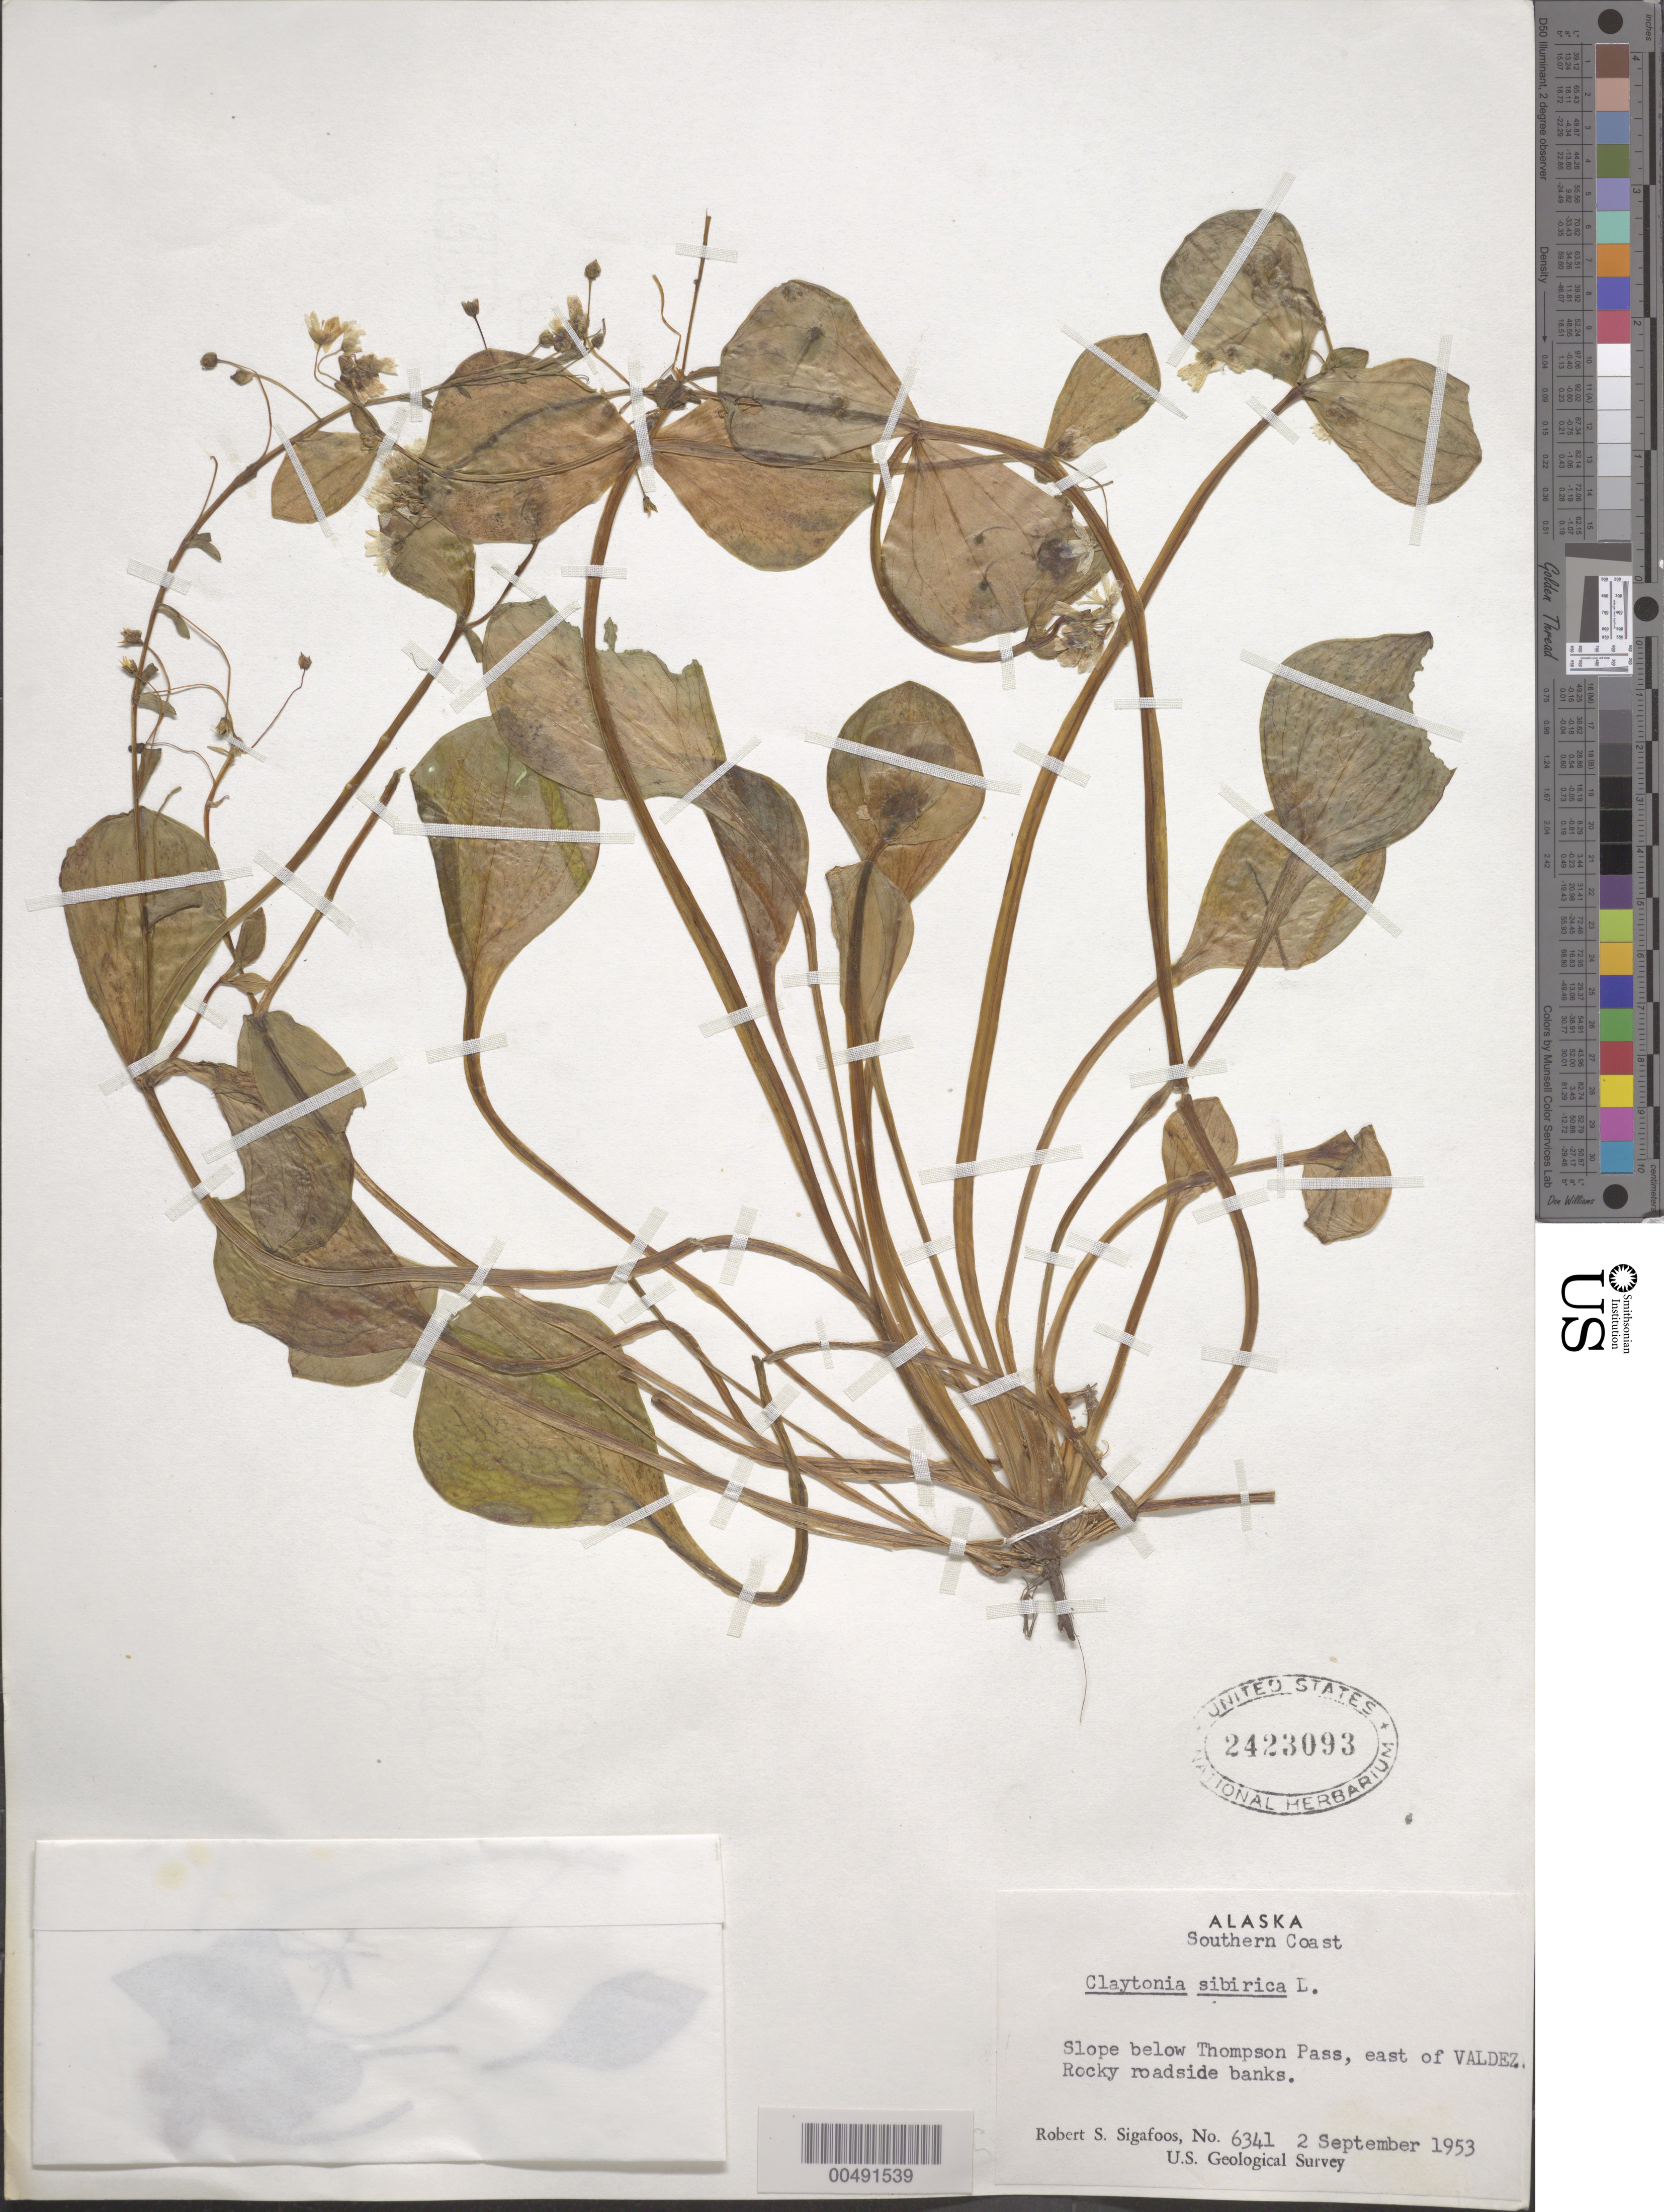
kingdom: Plantae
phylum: Tracheophyta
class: Magnoliopsida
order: Caryophyllales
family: Montiaceae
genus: Claytonia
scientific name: Claytonia sibirica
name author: L.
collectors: R. Sigafoos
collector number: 6341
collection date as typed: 02 Sep 1953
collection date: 1953-09-02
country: United States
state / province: Alaska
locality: Southern Coast, east of Valdez, below Thompson's Pass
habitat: rocky roadside banks on slope below pass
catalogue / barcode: US 2423093